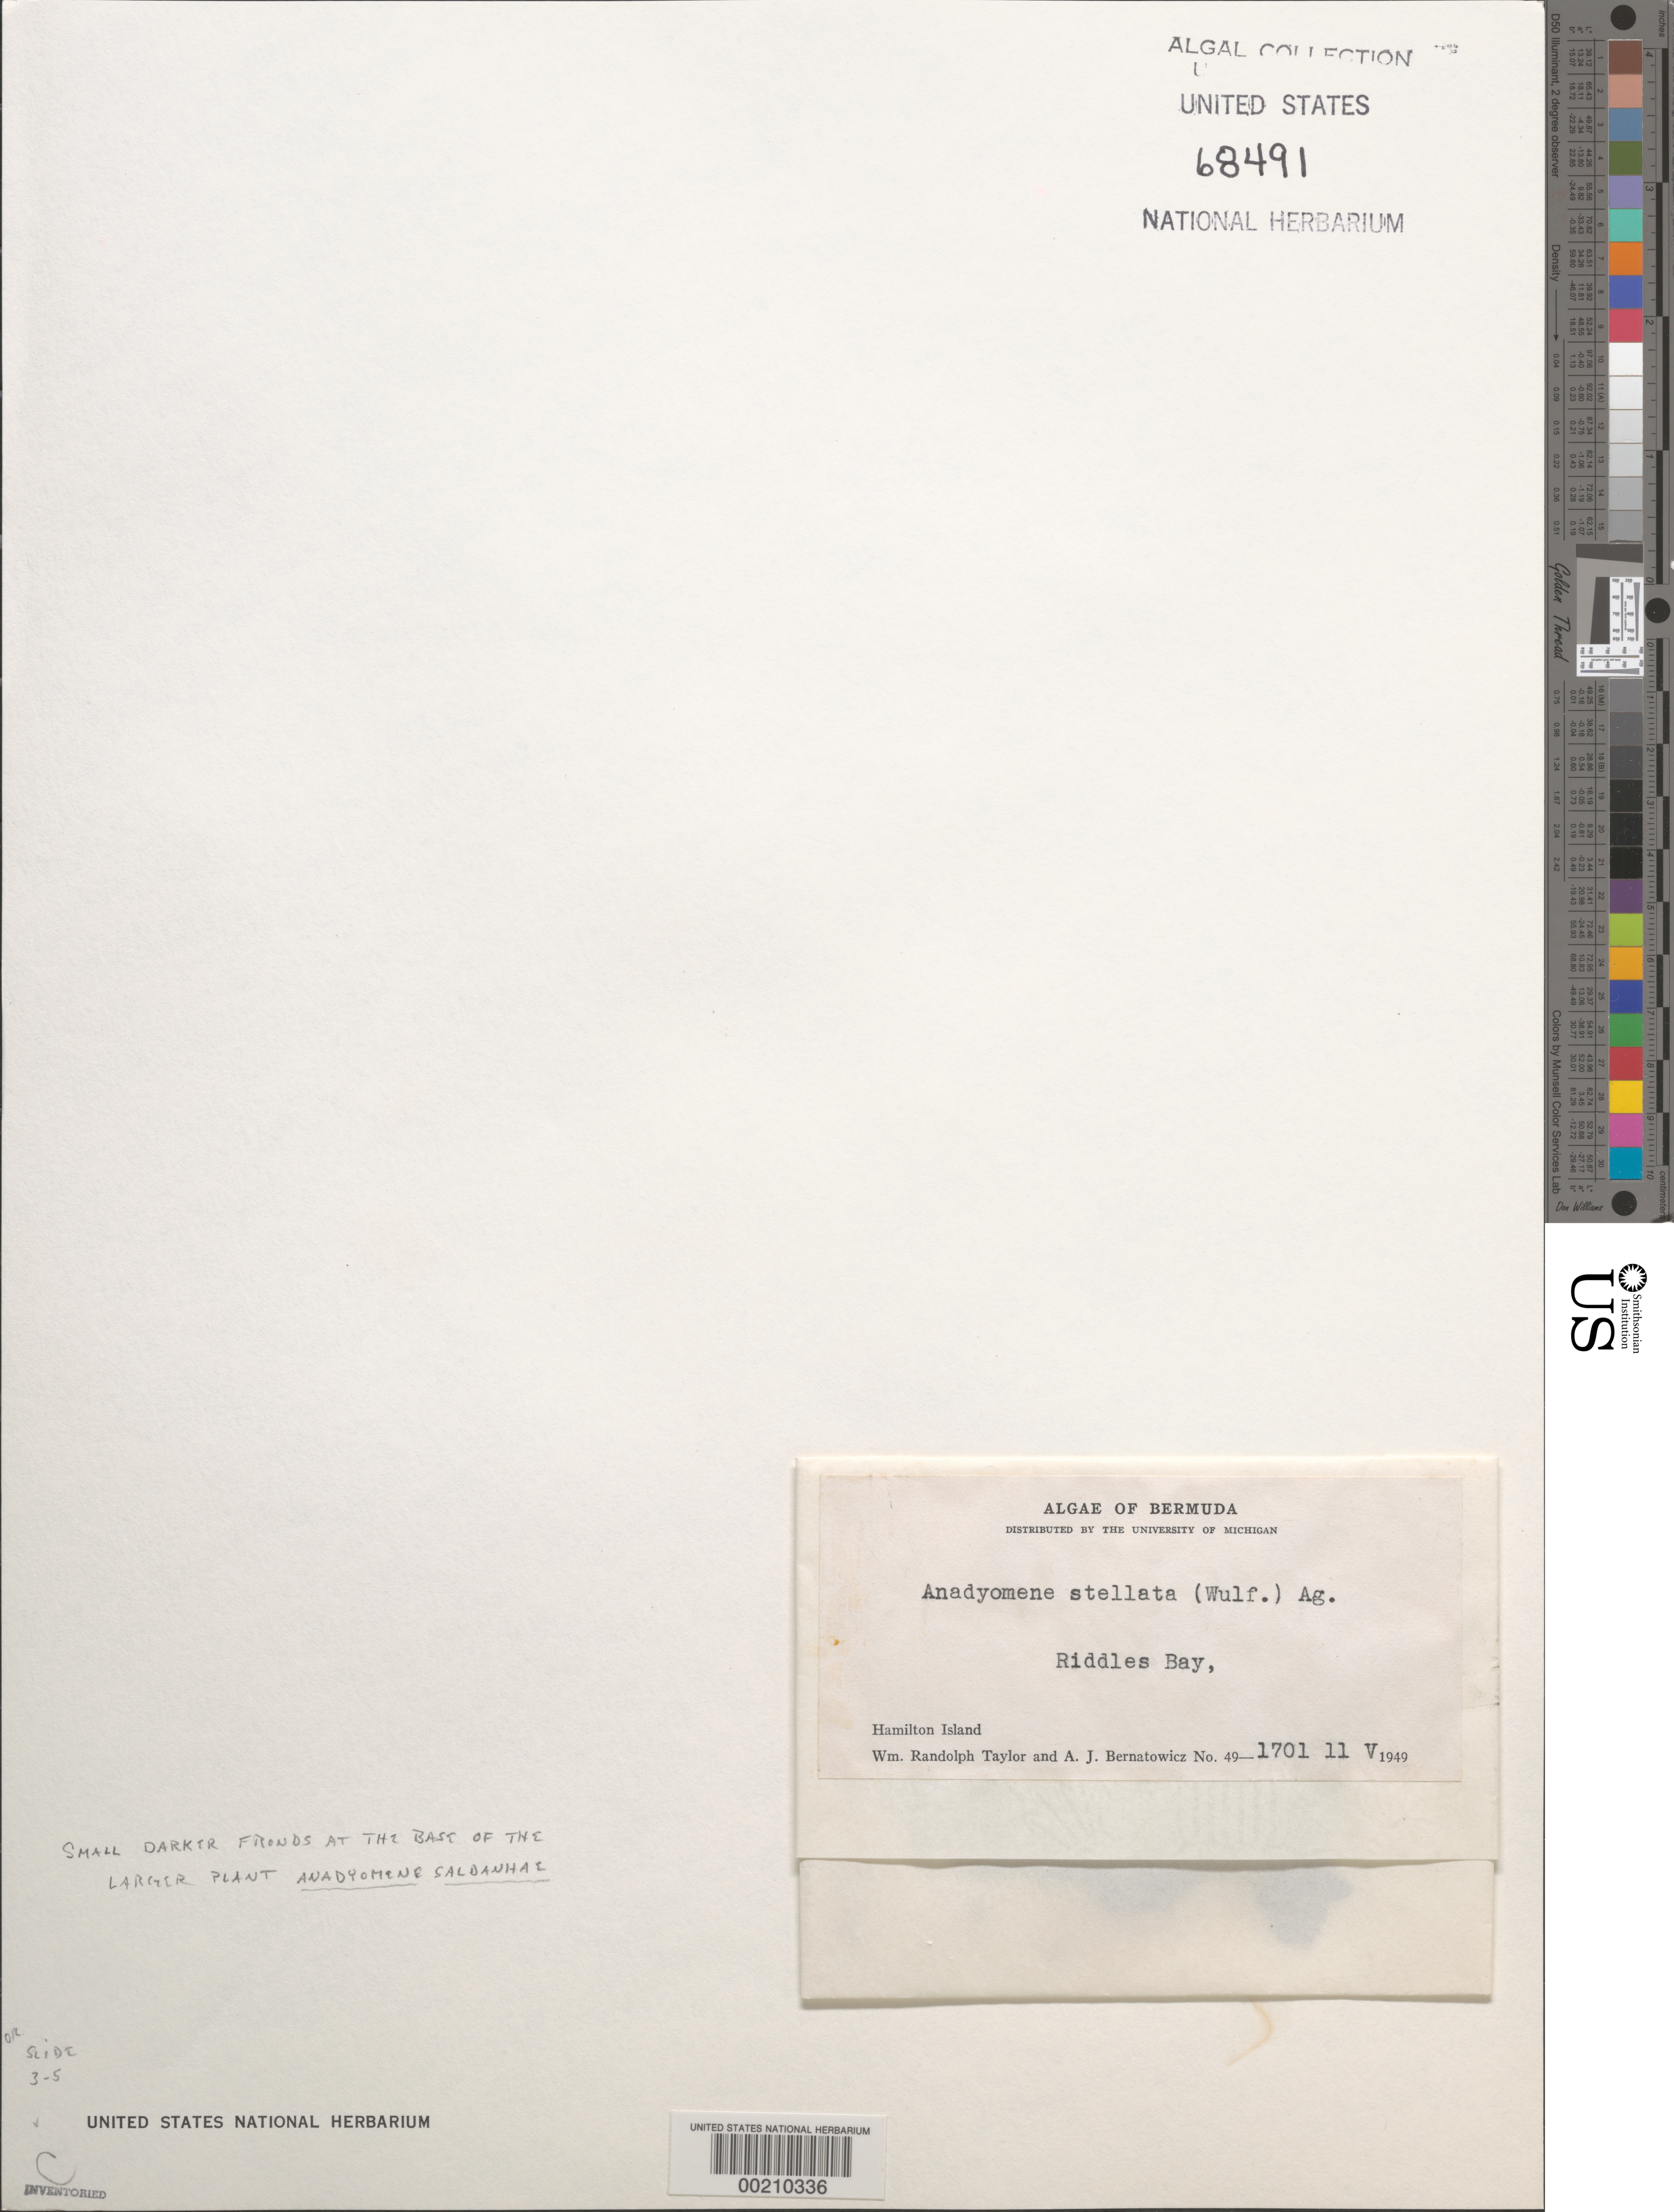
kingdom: Plantae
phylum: Chlorophyta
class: Ulvophyceae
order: Cladophorales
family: Anadyomenaceae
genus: Anadyomene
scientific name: Anadyomene stellata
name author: (Wulfen) C. Agardh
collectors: W. R. Taylor & A. Bernatowicz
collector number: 49-1701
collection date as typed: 11 May 1949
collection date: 1949-05-11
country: Bermuda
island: Bermuda Island (Hamilton Island)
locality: Riddles Bay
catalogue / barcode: US 68491